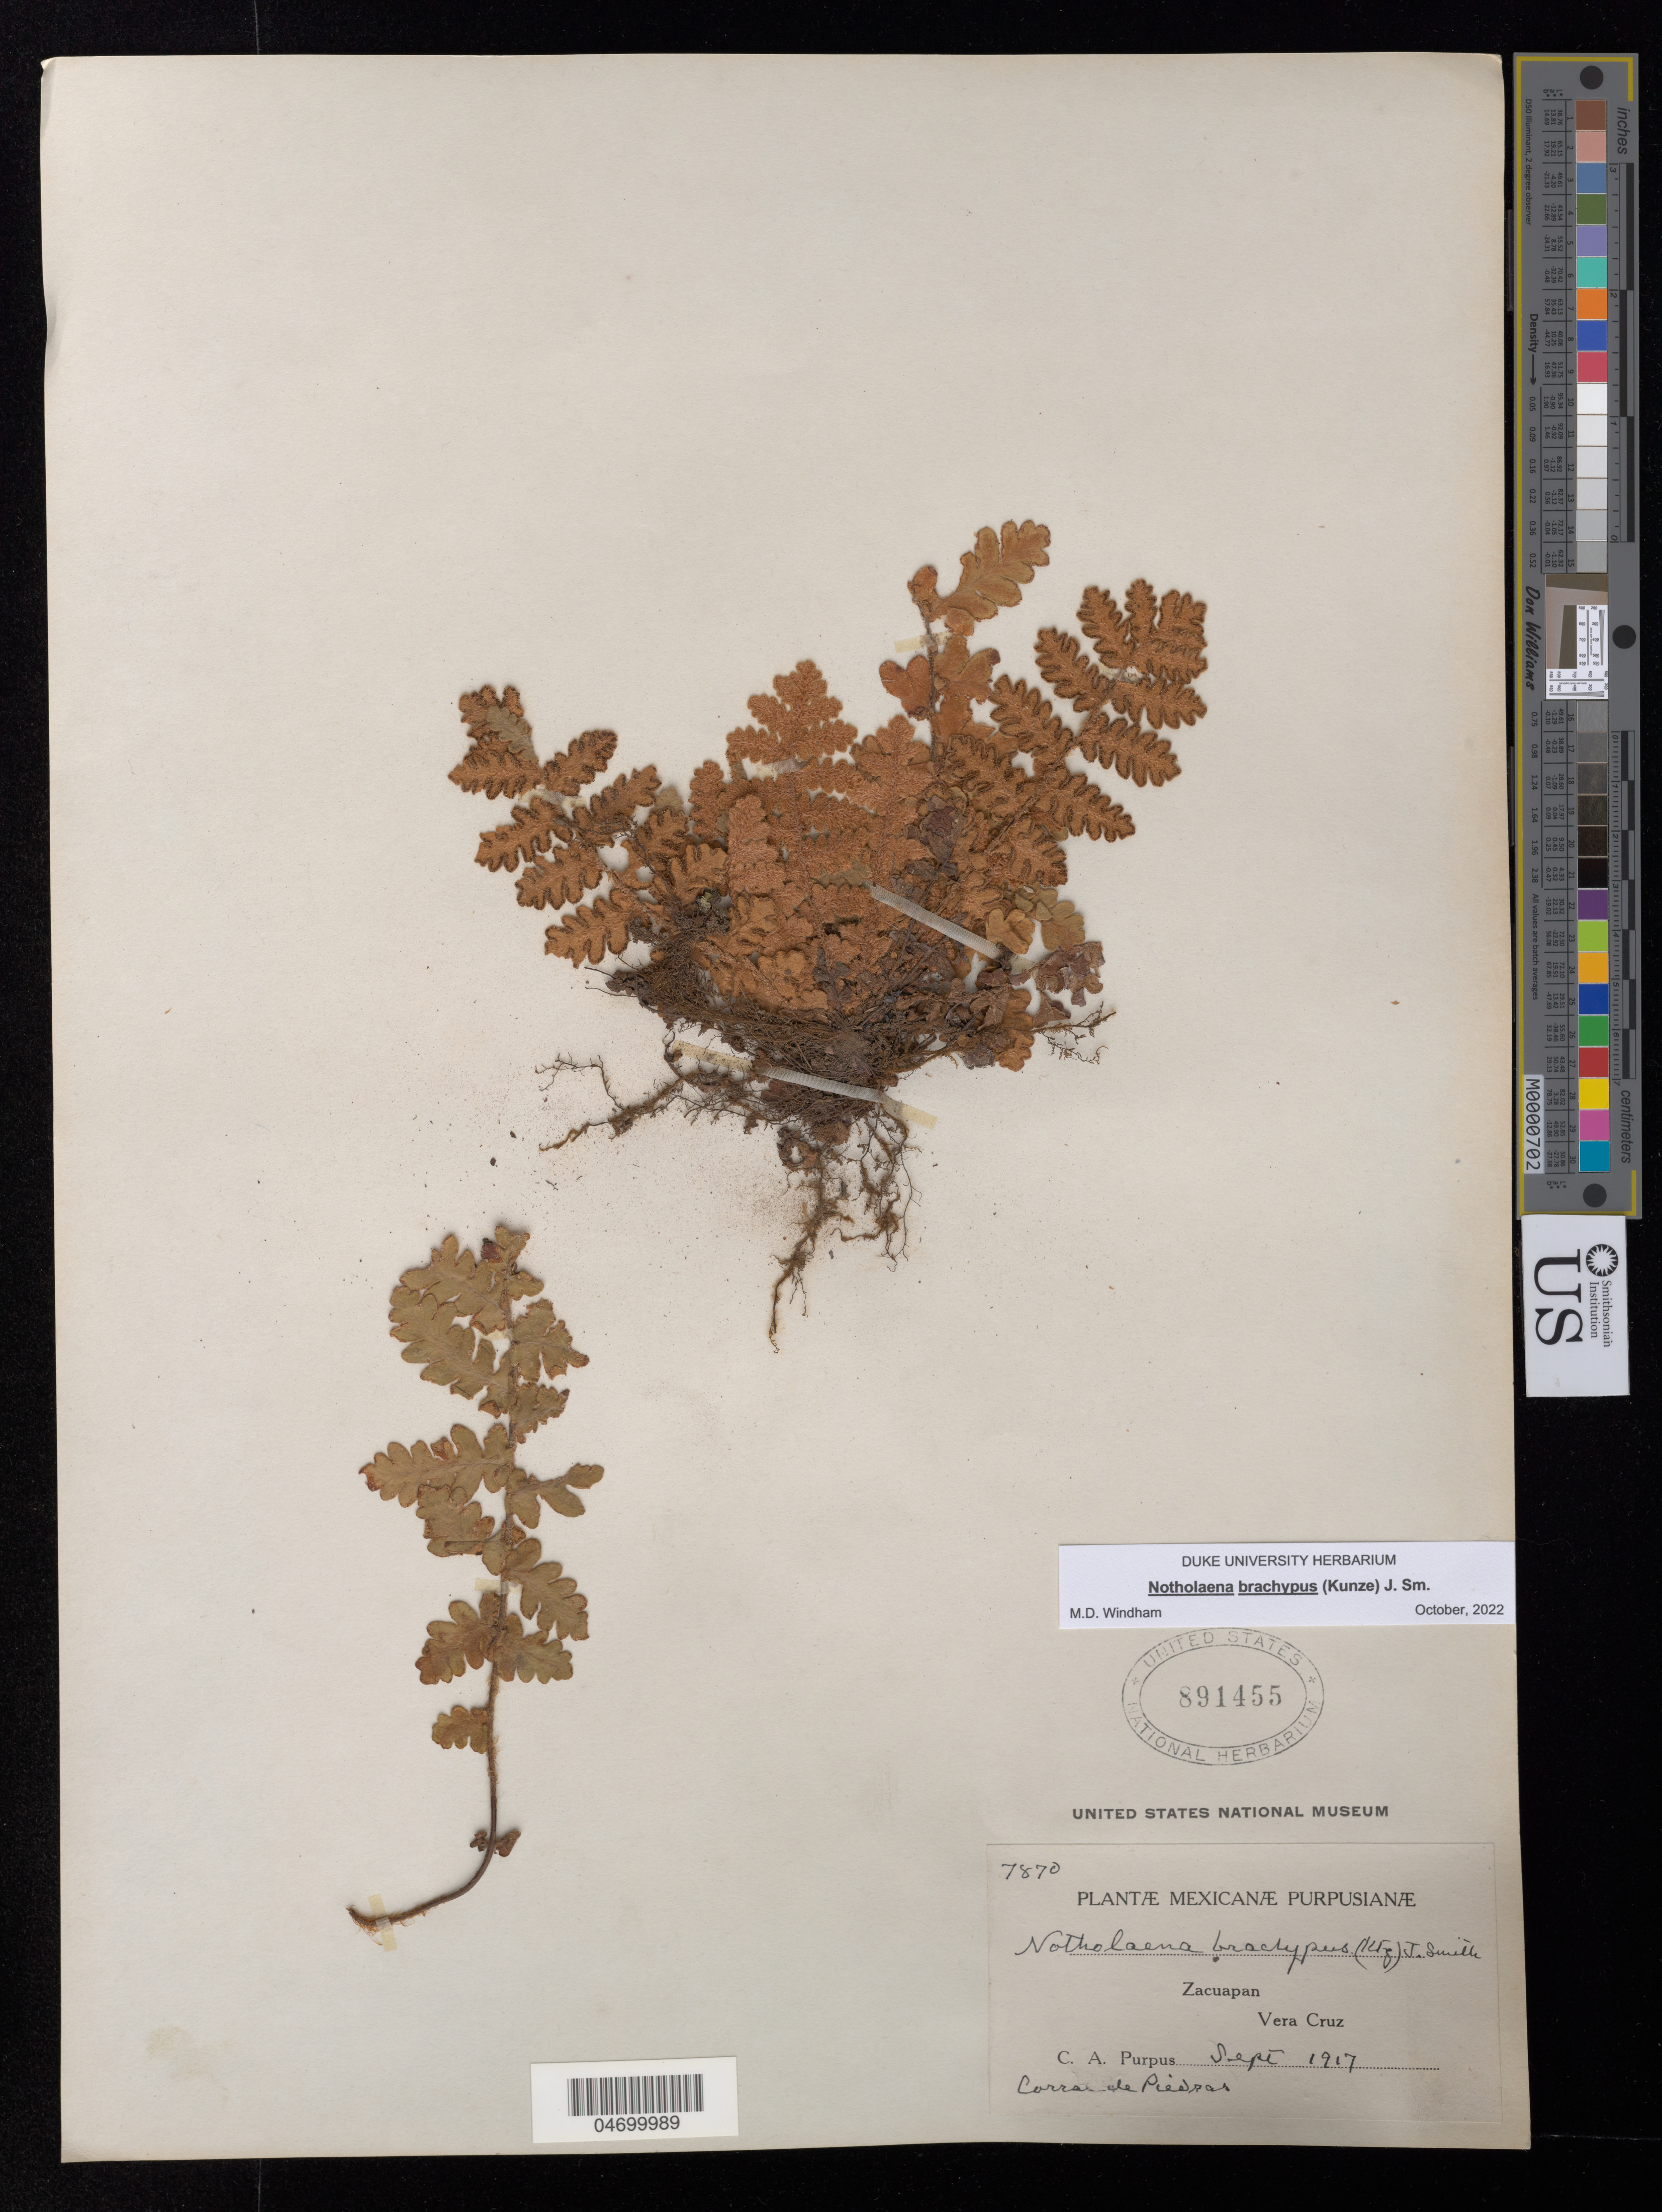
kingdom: Plantae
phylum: Tracheophyta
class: Polypodiopsida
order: Polypodiales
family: Pteridaceae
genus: Notholaena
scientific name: Notholaena brachypus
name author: (Kunze) J. Sm.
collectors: C. A. Purpus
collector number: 7870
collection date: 1917-09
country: Mexico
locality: Mexicanæ. Zacuapan. Vera Cruz. Corral de Piedras.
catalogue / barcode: US 891455